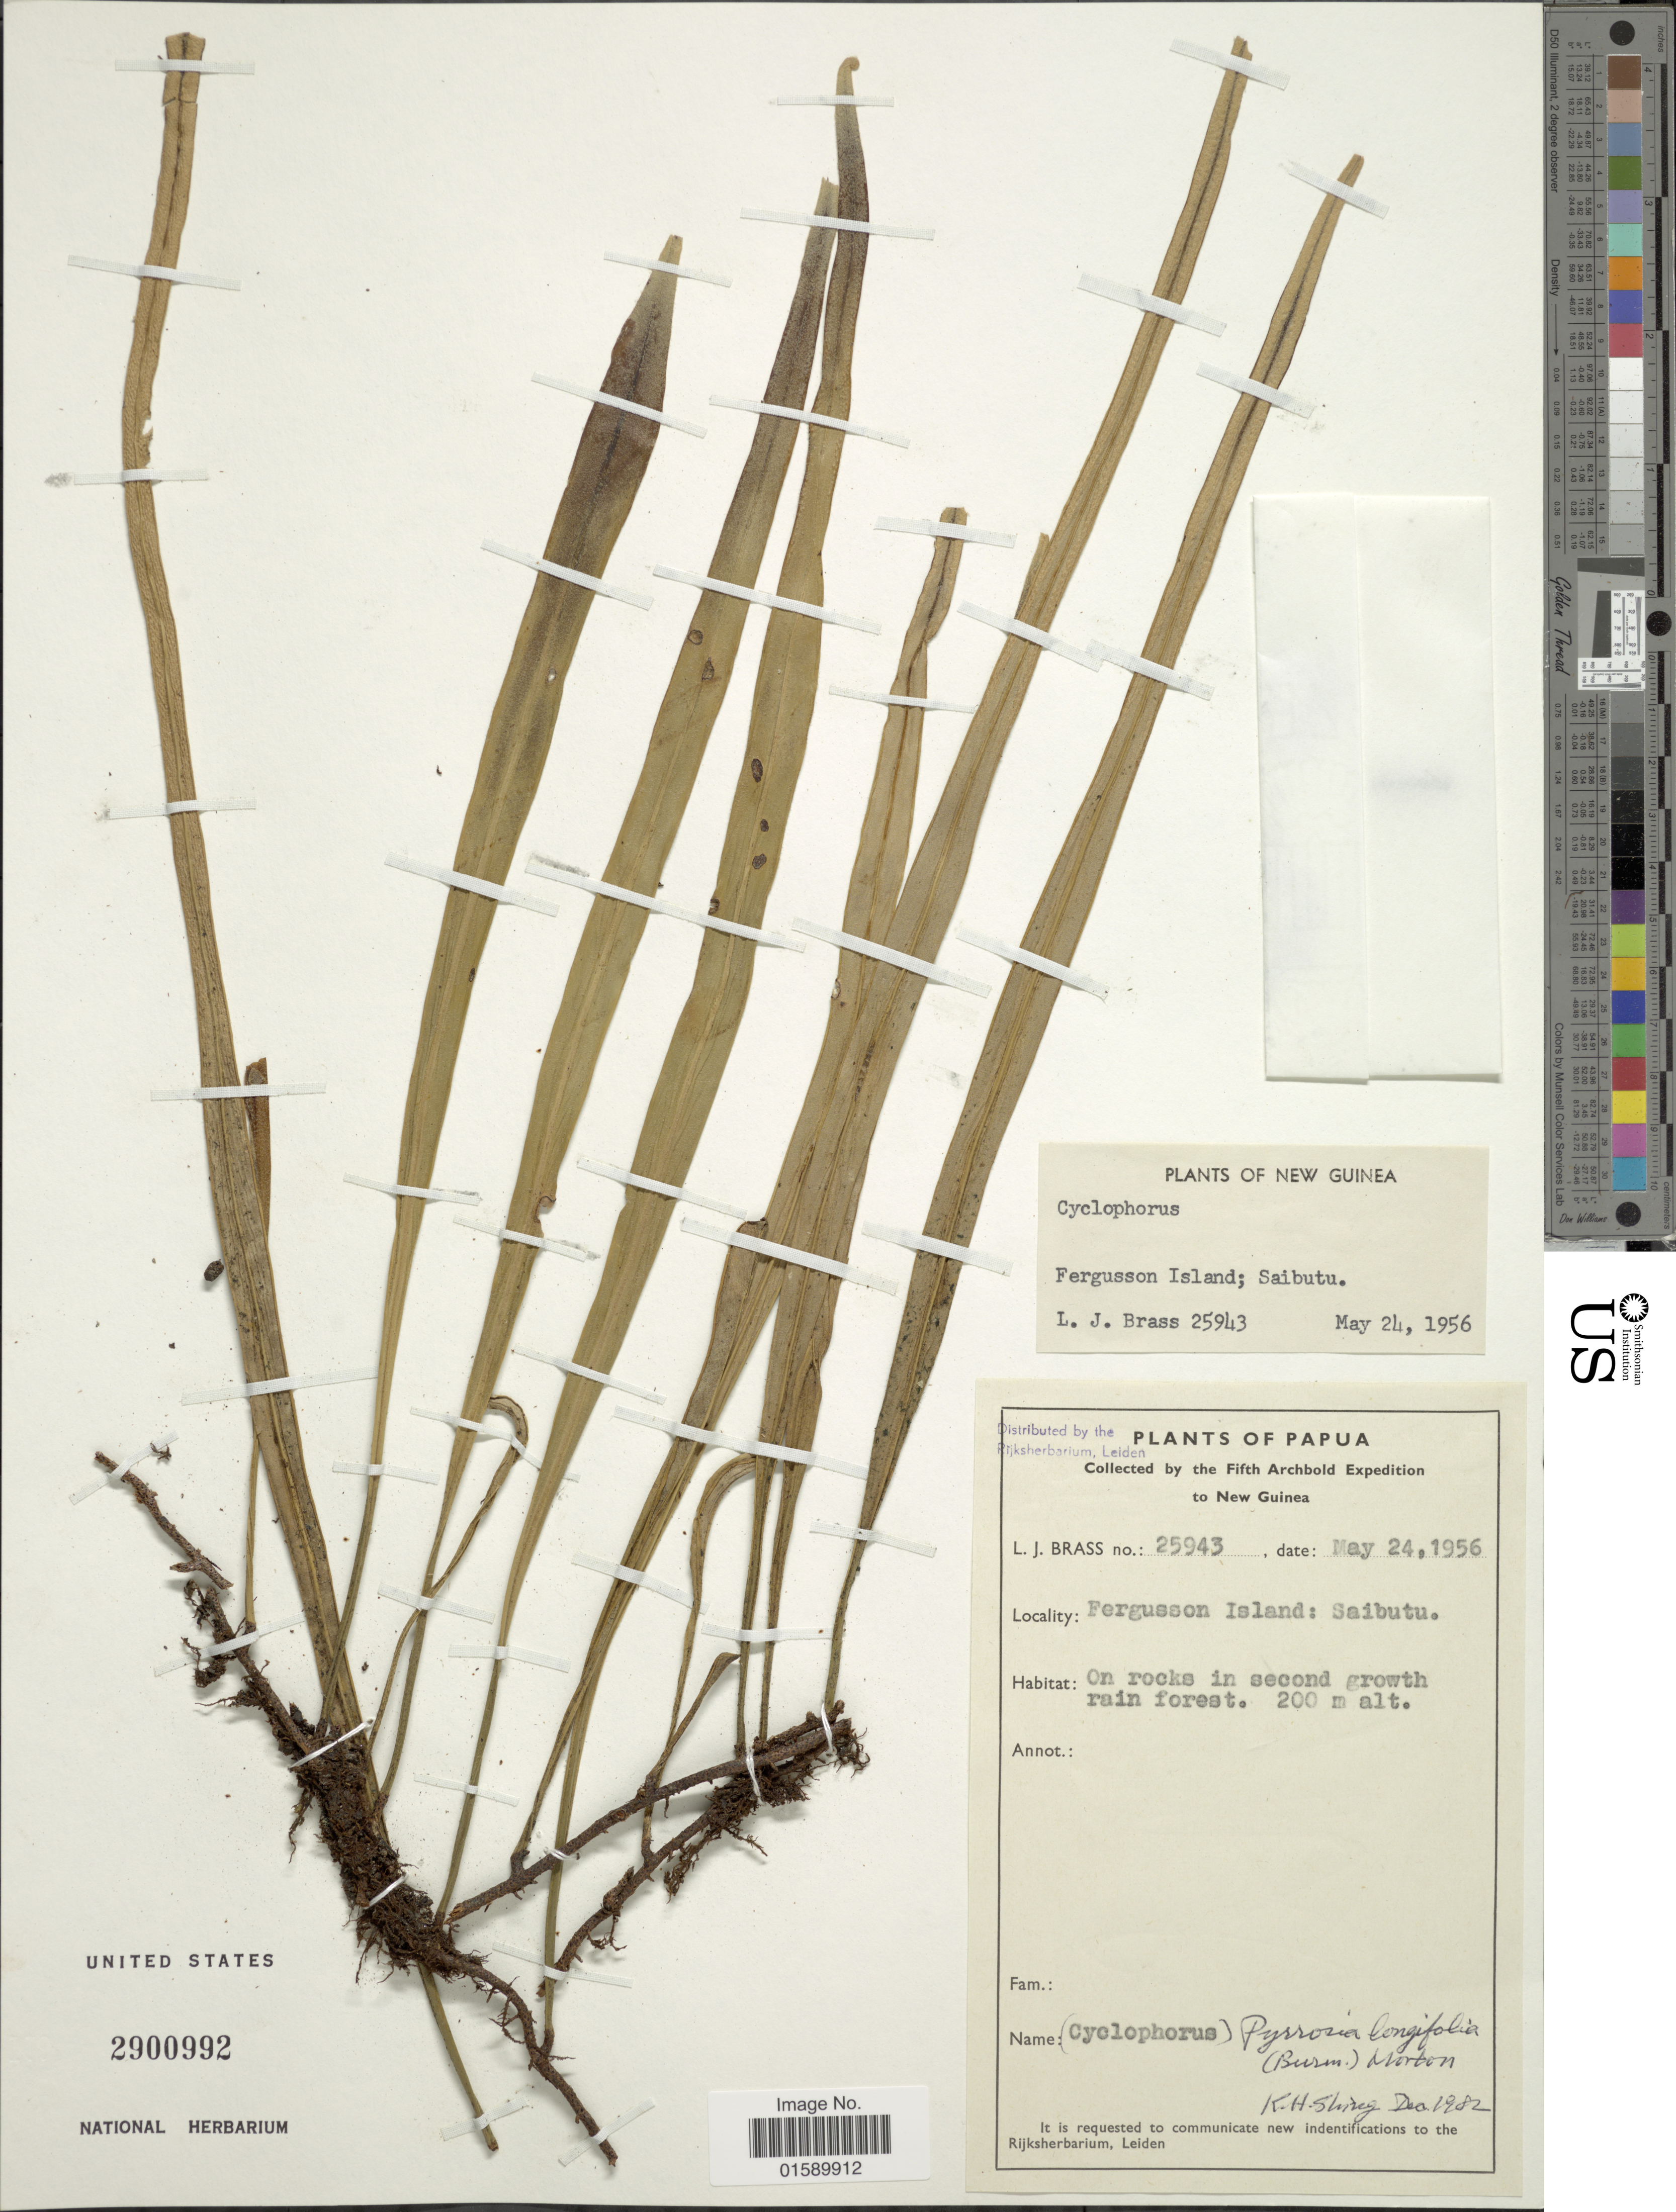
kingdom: Plantae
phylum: Tracheophyta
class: Polypodiopsida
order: Polypodiales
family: Polypodiaceae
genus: Pyrrosia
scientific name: Pyrrosia sp.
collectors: L. J. Brass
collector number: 25943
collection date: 1956-04-25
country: Papua New Guinea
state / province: Milne Bay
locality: Papua, New Guinea. Fergusson Island: Saibutu.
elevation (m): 200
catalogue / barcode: US 2900992